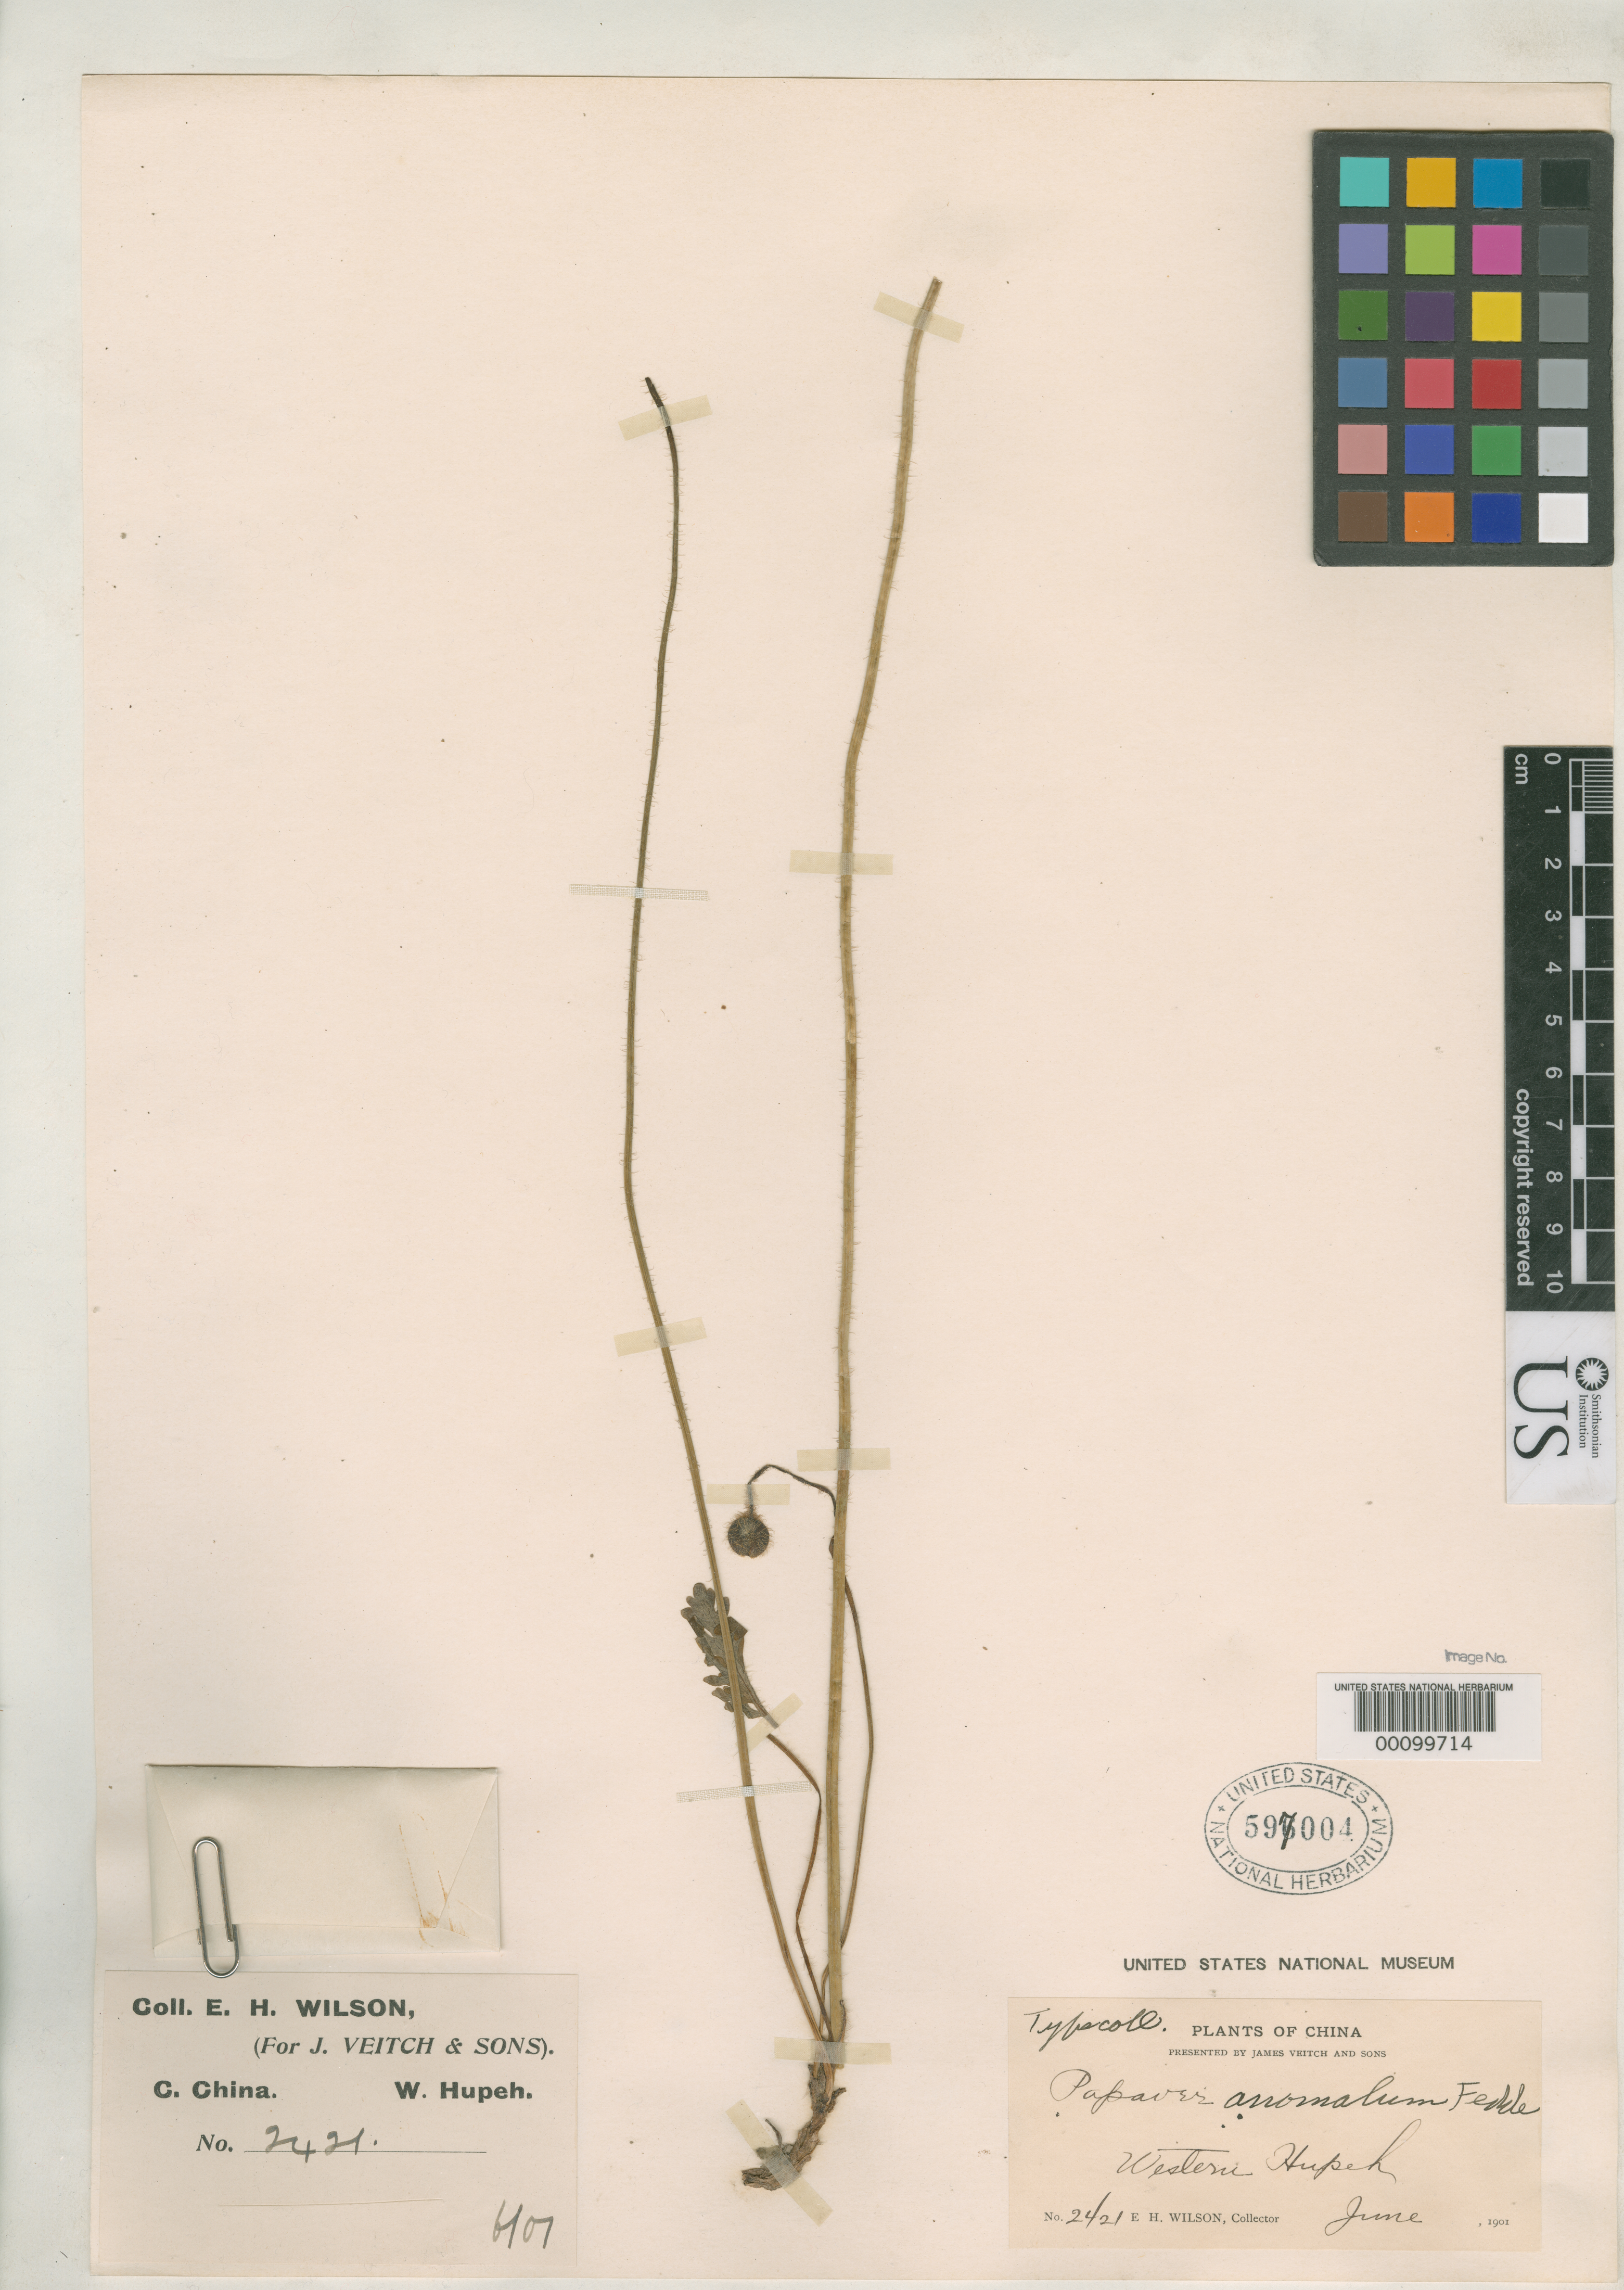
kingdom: Plantae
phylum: Tracheophyta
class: Magnoliopsida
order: Ranunculales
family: Papaveraceae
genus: Papaver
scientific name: Papaver anomalum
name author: Fedde in Engl.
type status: Isotype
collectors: E. H. Wilson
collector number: Veitch Exped. 2421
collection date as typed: Jun 1901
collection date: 1901-06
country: China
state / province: Hubei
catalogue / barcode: US 597004